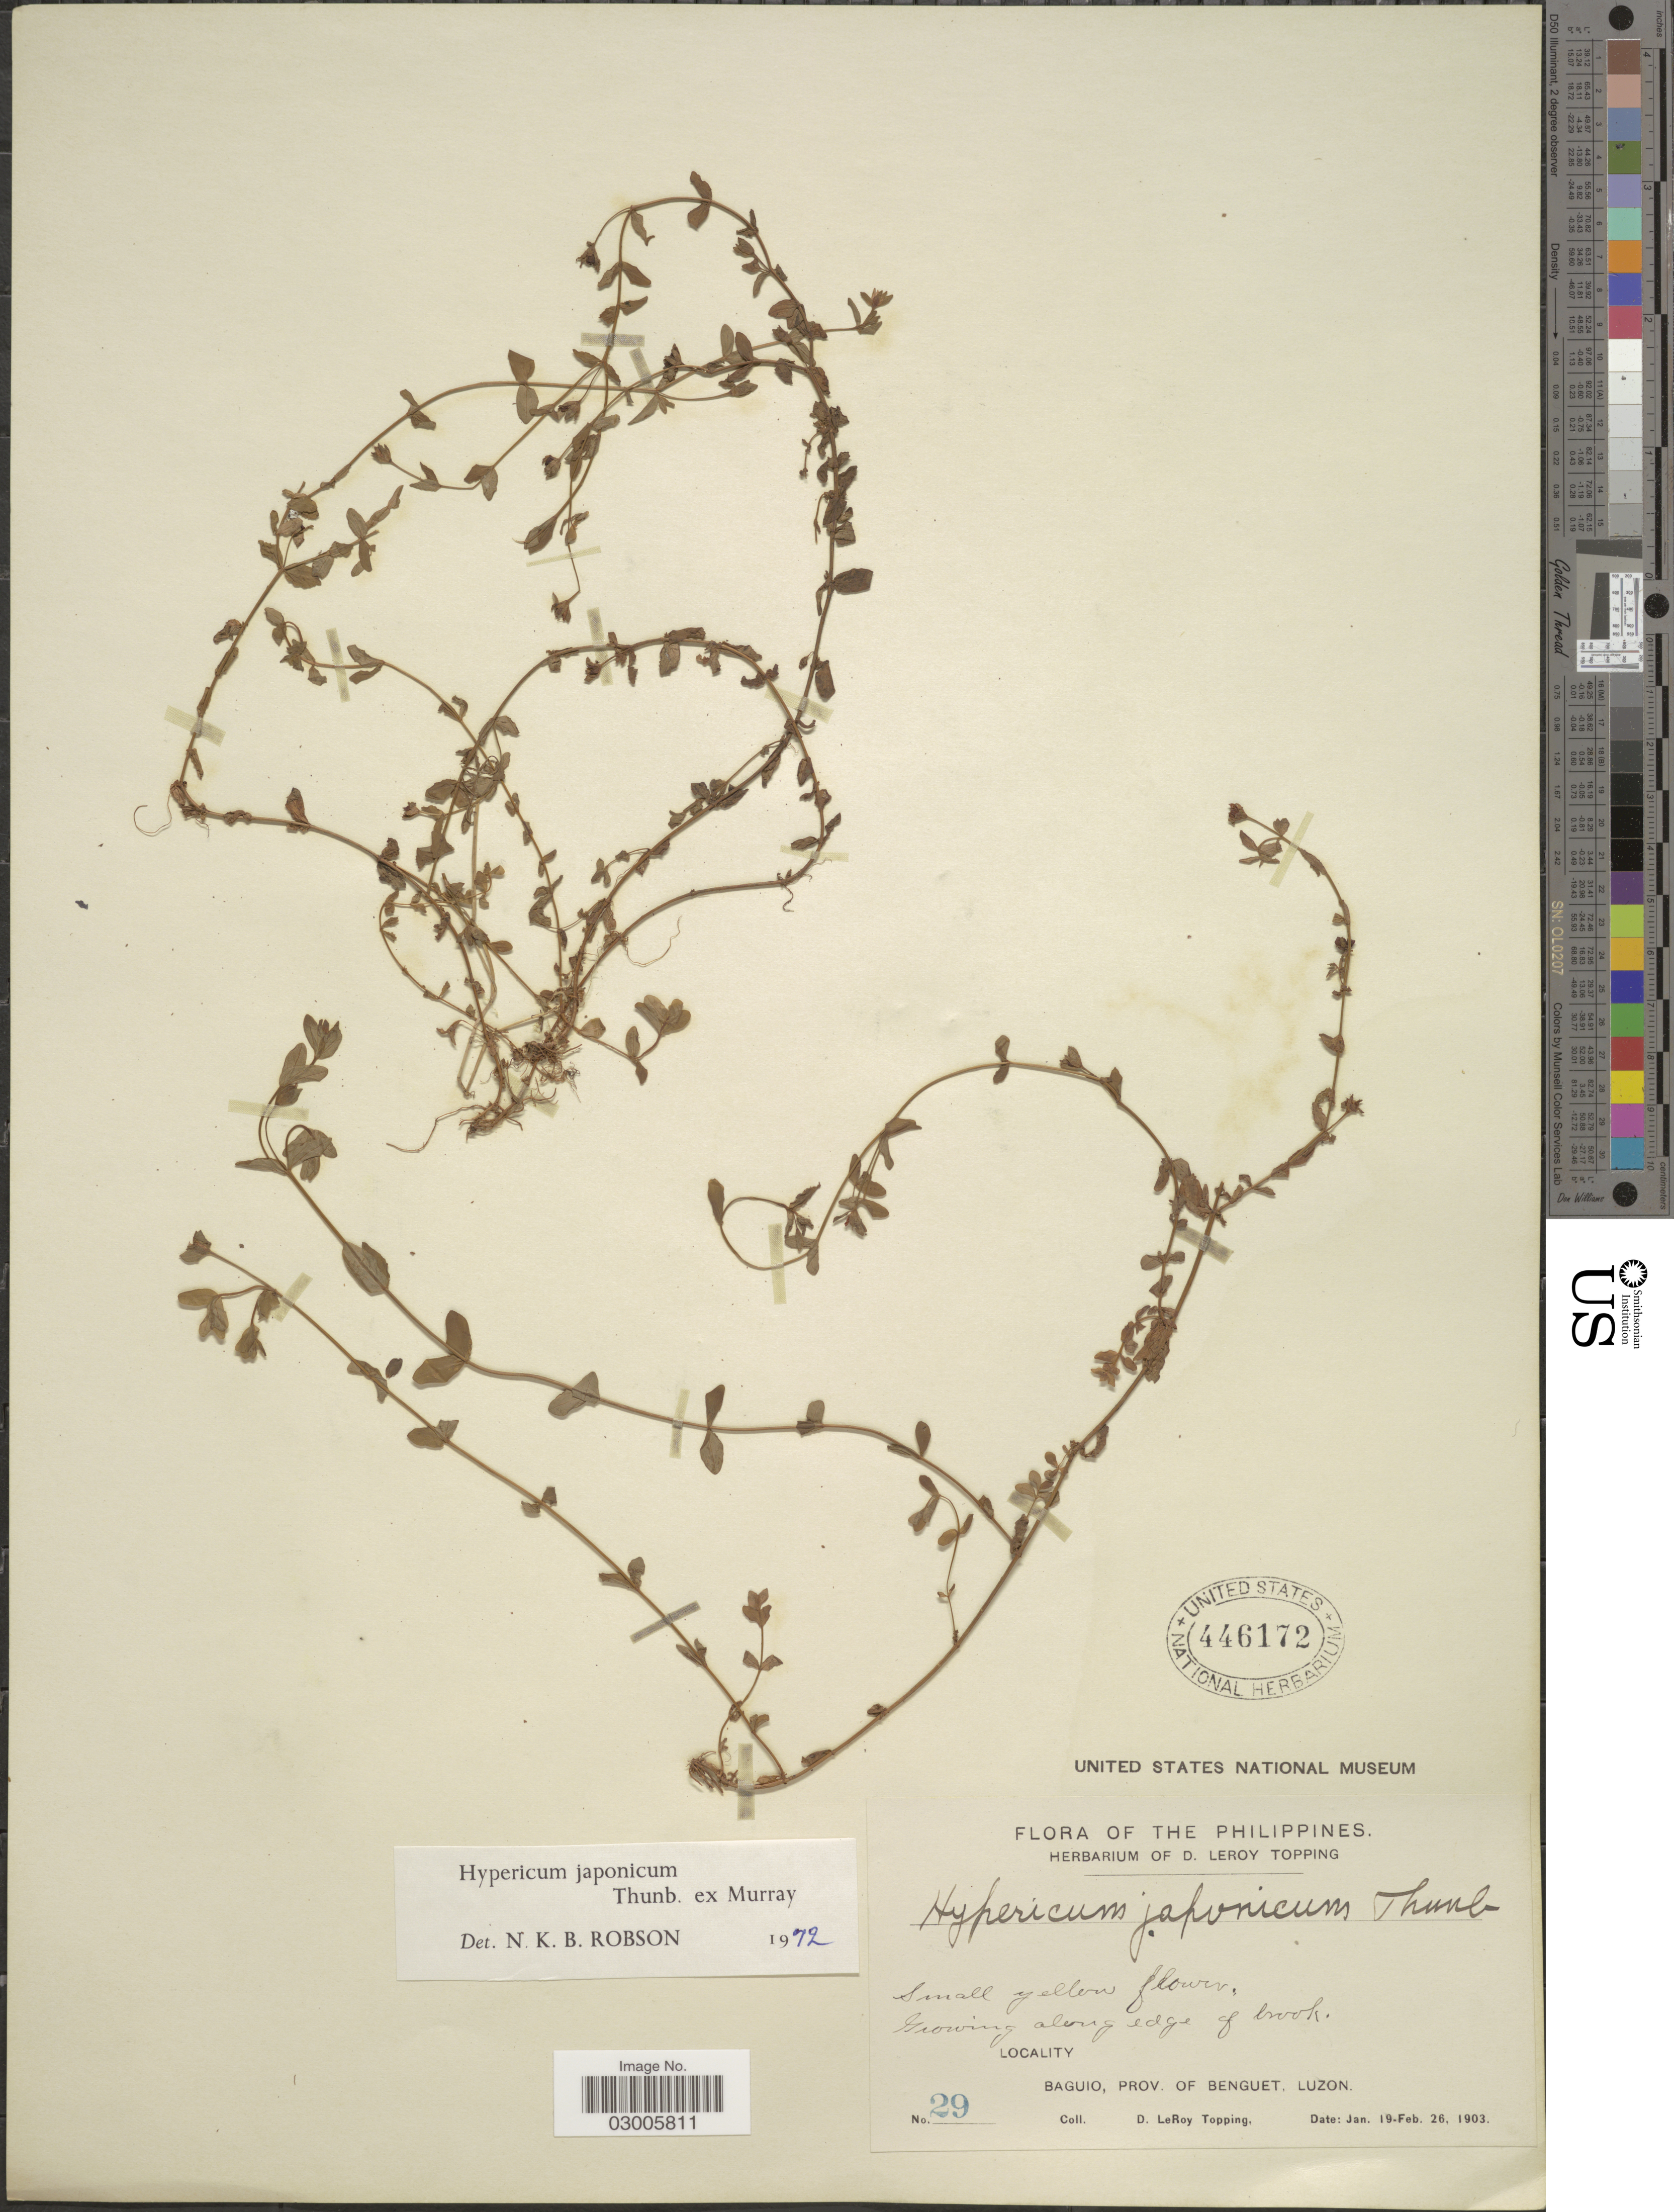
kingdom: Plantae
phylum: Tracheophyta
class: Magnoliopsida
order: Malpighiales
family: Hypericaceae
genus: Hypericum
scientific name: Hypericum japonicum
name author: Thunb.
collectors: D. L. Topping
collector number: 29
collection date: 1903-01-19/1903-02-26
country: Philippines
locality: Baguio, Prov. of Benguet, Luzon.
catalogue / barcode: US 446172